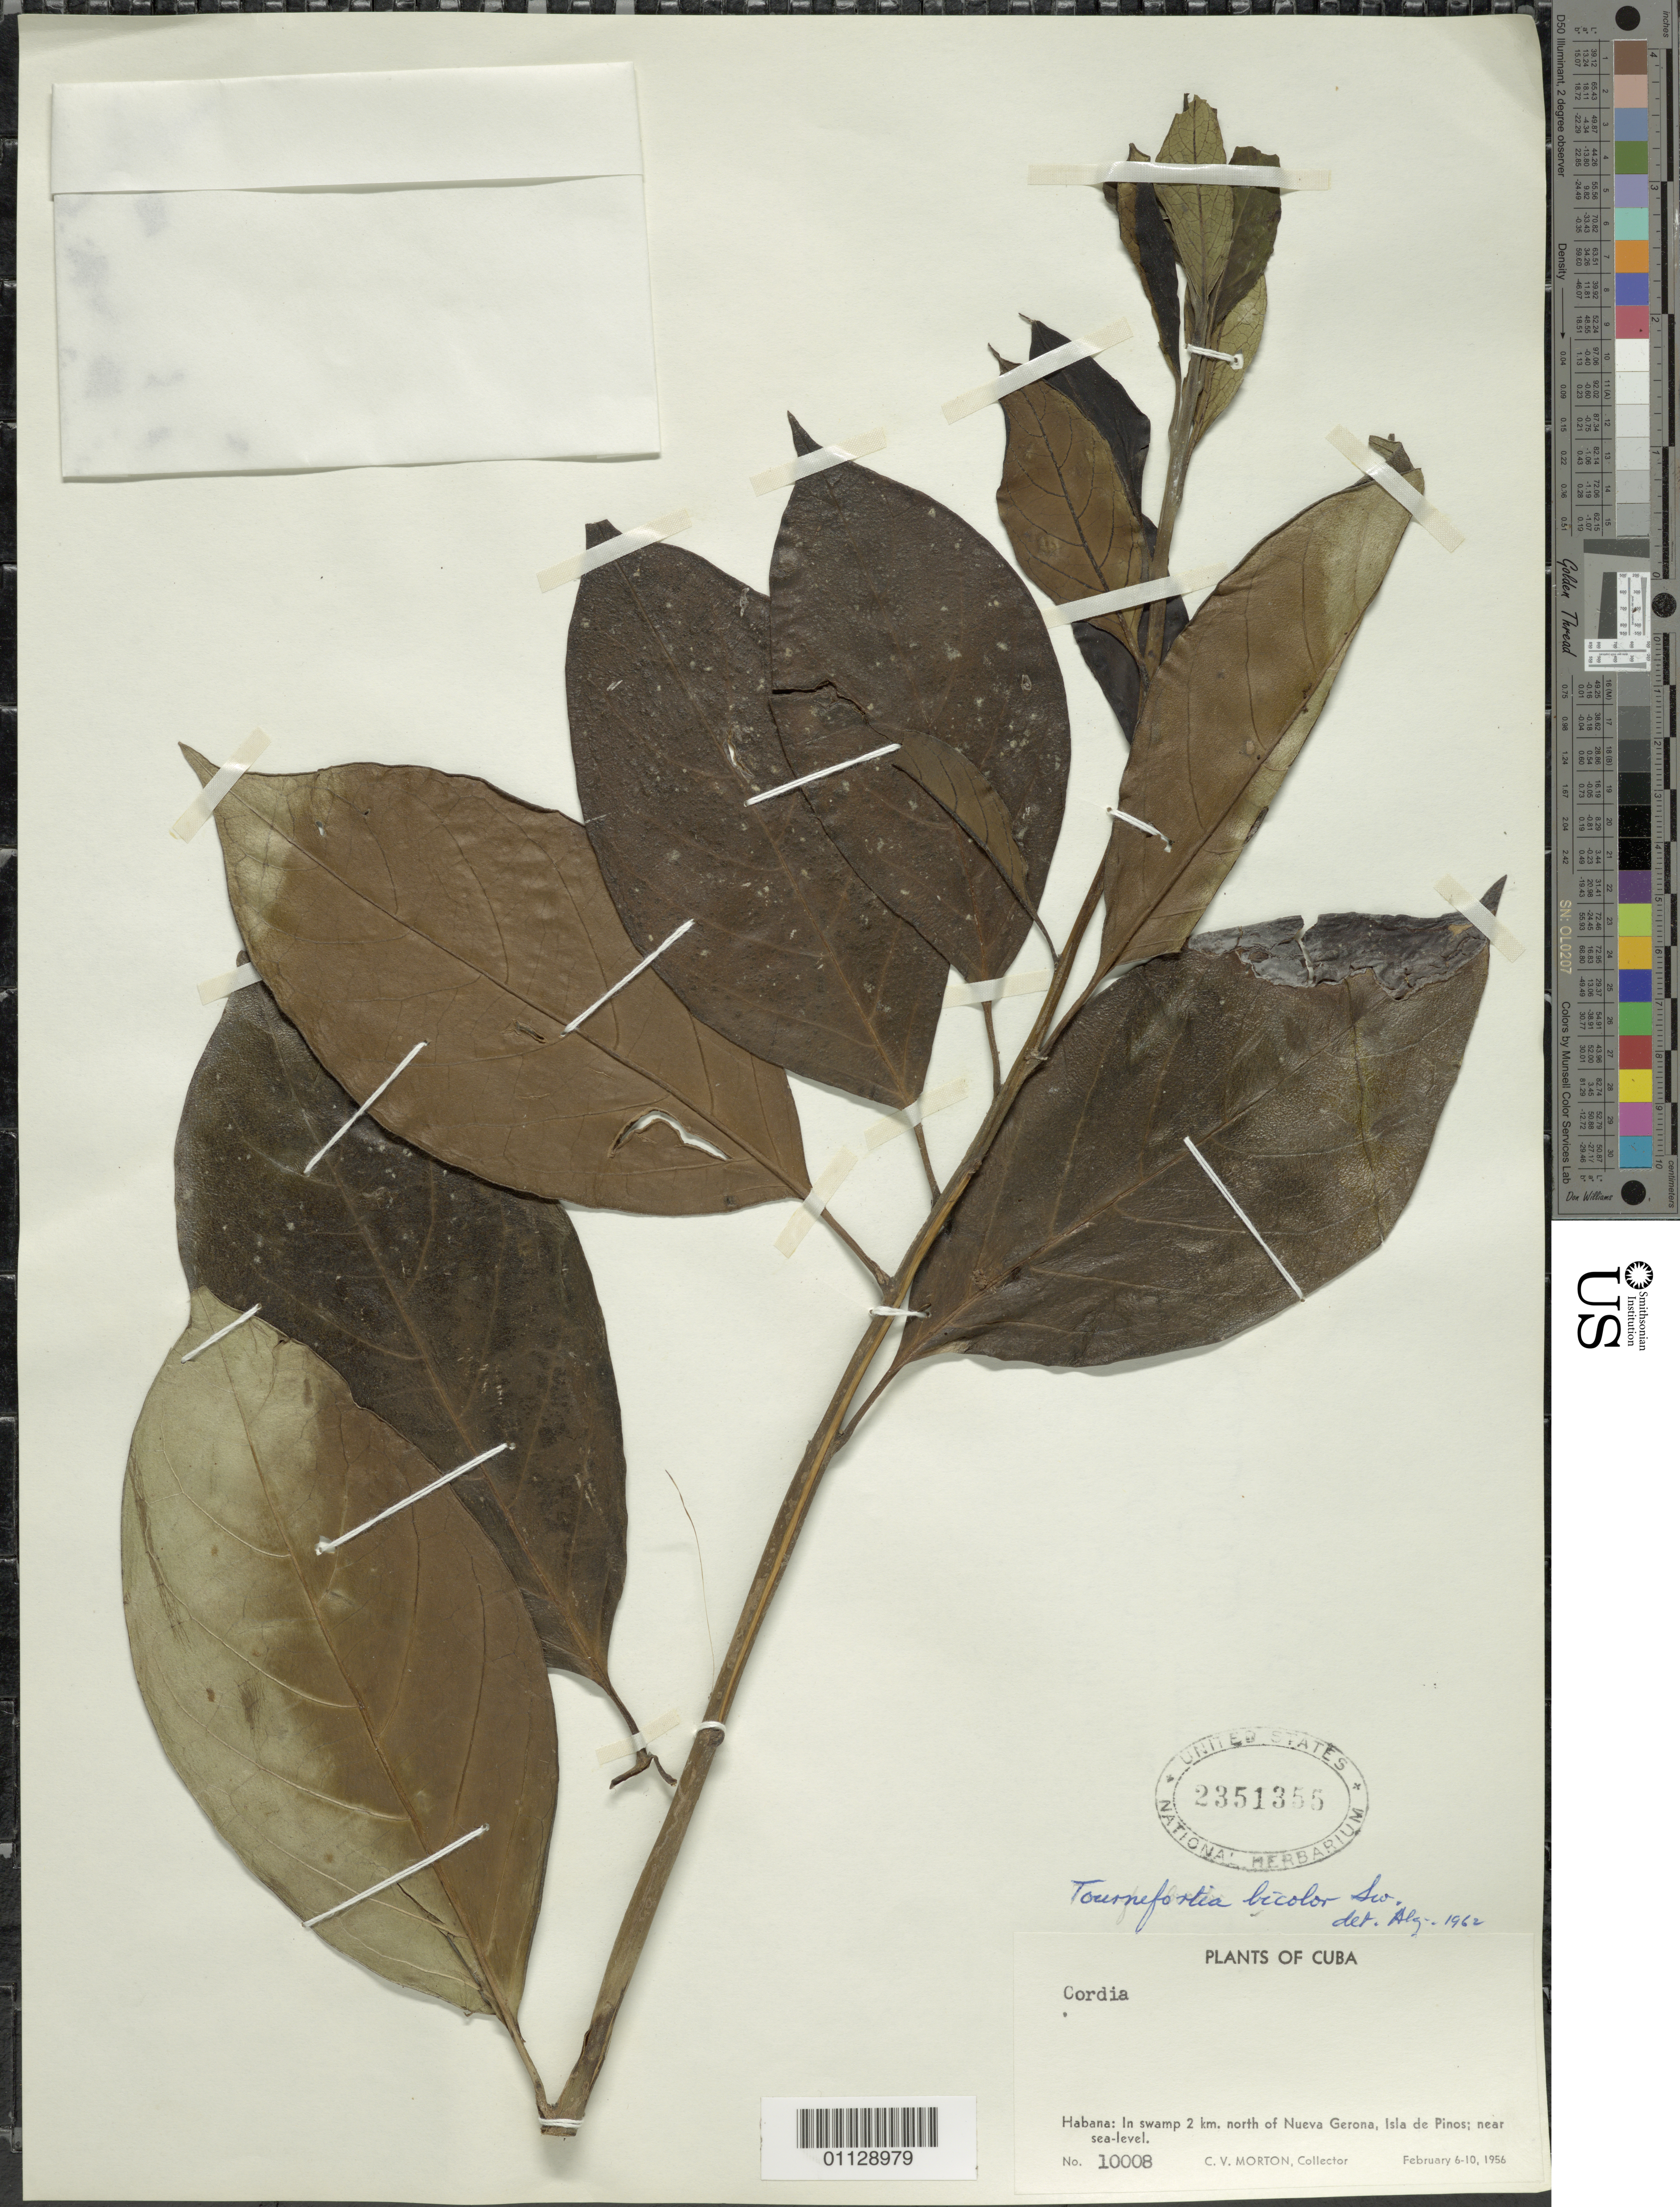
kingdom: Plantae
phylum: Tracheophyta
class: Magnoliopsida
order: Boraginales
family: Heliotropiaceae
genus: Tournefortia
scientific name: Tournefortia bicolor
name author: Sw.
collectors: C. V. Morton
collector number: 10008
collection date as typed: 06 Feb 1956 to 10 Feb 1956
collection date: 1956-02-06/1956-02-10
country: Cuba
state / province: La Habana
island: Cuba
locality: Habana: in swamp 2 km. north of Nueva Gerona, Isla de Pinos, near sea level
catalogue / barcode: US 2351355